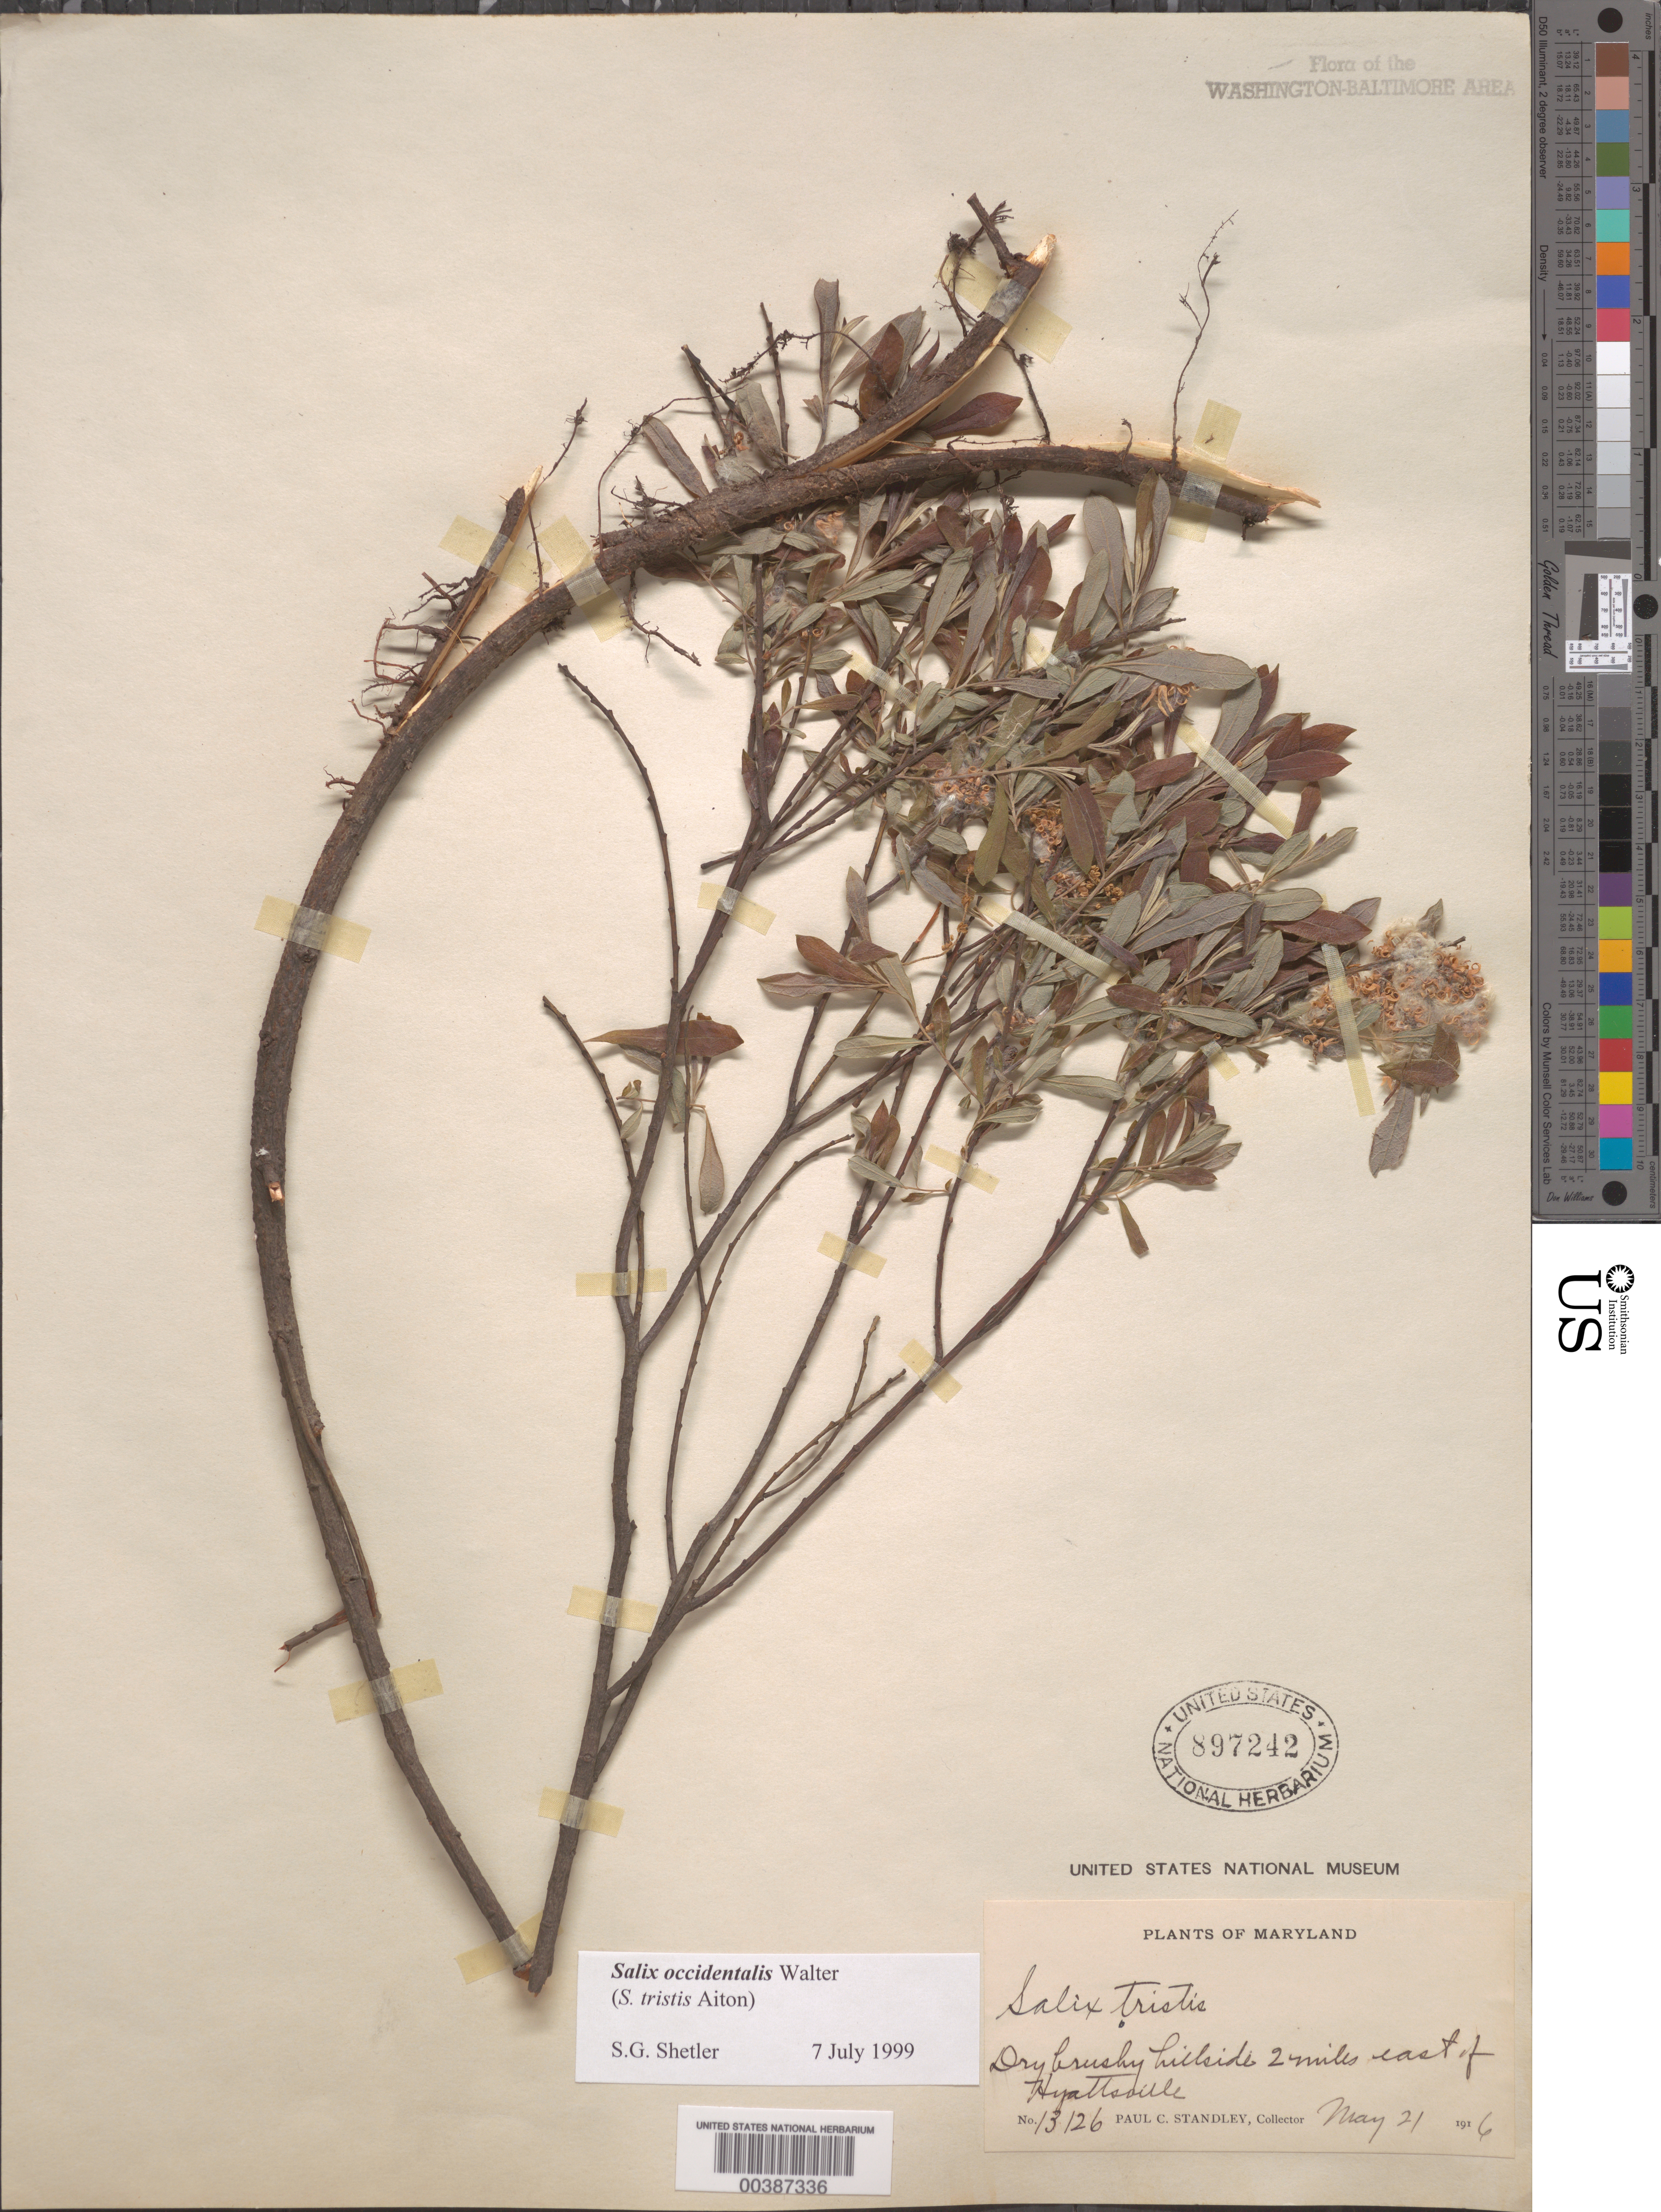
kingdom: Plantae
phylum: Tracheophyta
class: Magnoliopsida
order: Malpighiales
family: Salicaceae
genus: Salix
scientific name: Salix occidentalis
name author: Walter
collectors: P. C. Standley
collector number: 13126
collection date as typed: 21 May 1916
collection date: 1916-05-21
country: United States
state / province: Maryland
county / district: Prince George's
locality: East of Hyattsville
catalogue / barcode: US 897242